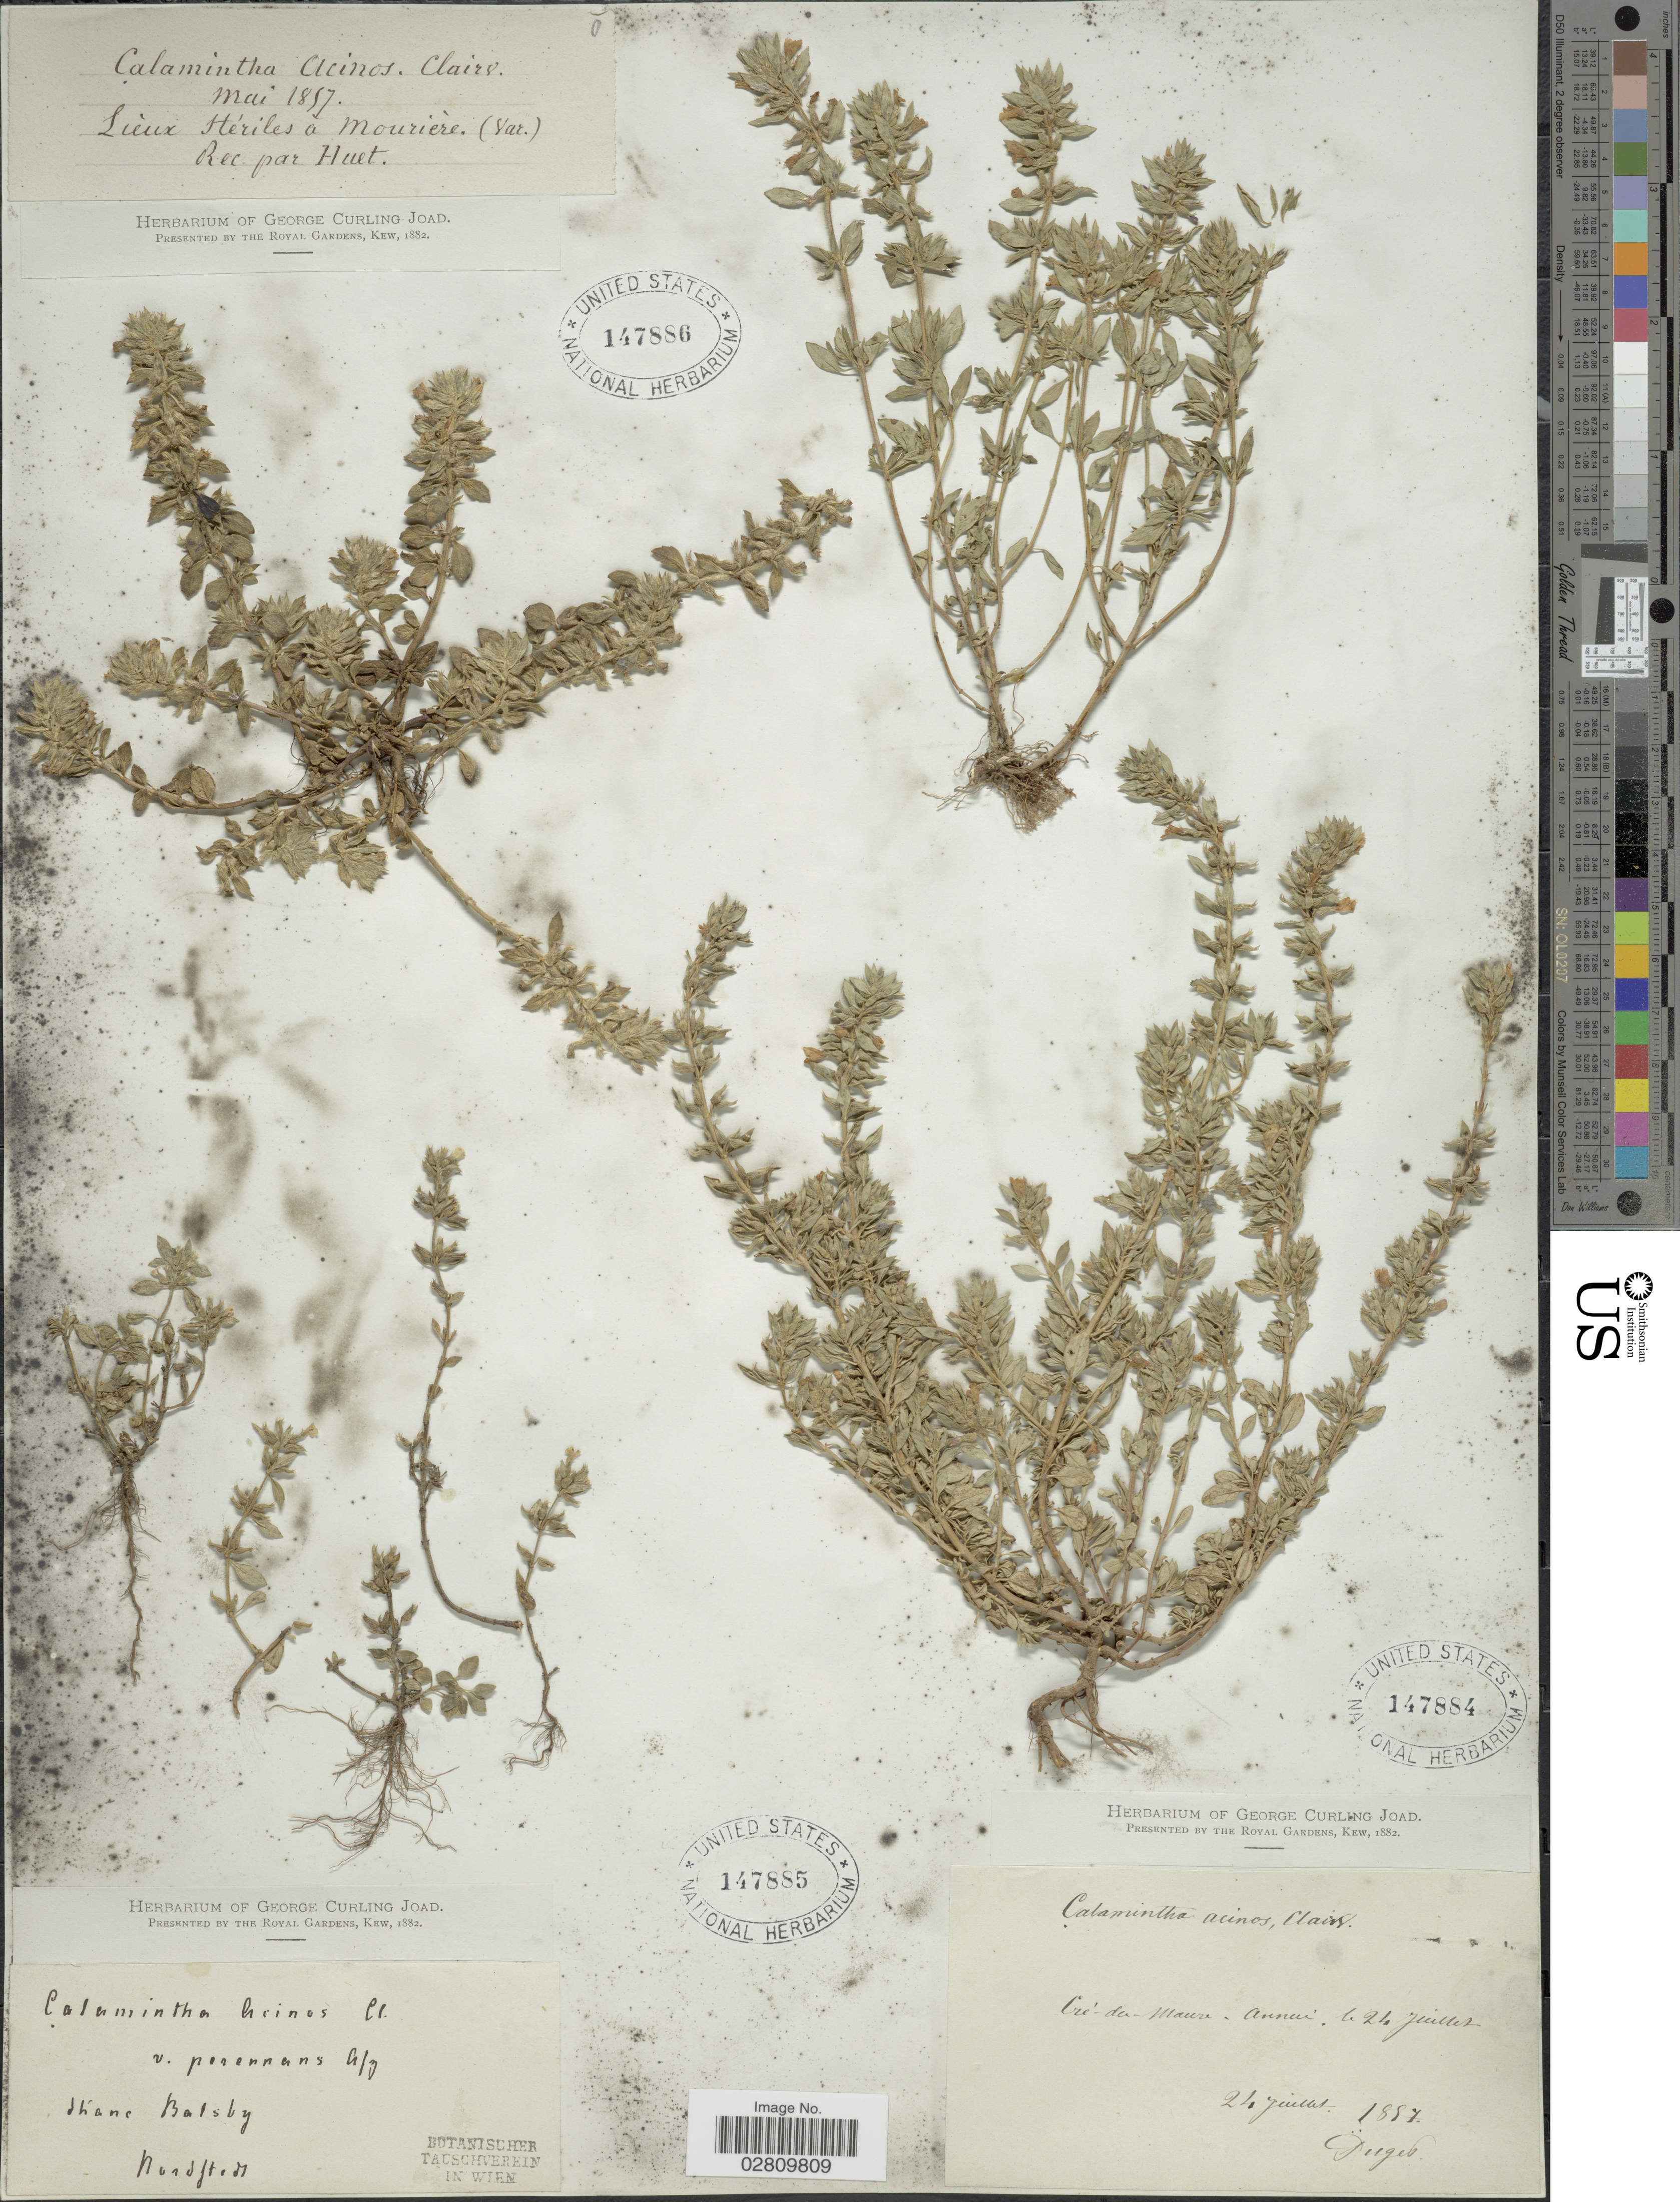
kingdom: Plantae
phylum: Tracheophyta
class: Magnoliopsida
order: Lamiales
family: Lamiaceae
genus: Acinos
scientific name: Acinos acinos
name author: (L.) Huth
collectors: ex herb. George Curling Joad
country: Sweden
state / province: Skåne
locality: Shane Balsby, Nordftedt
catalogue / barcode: US 147885